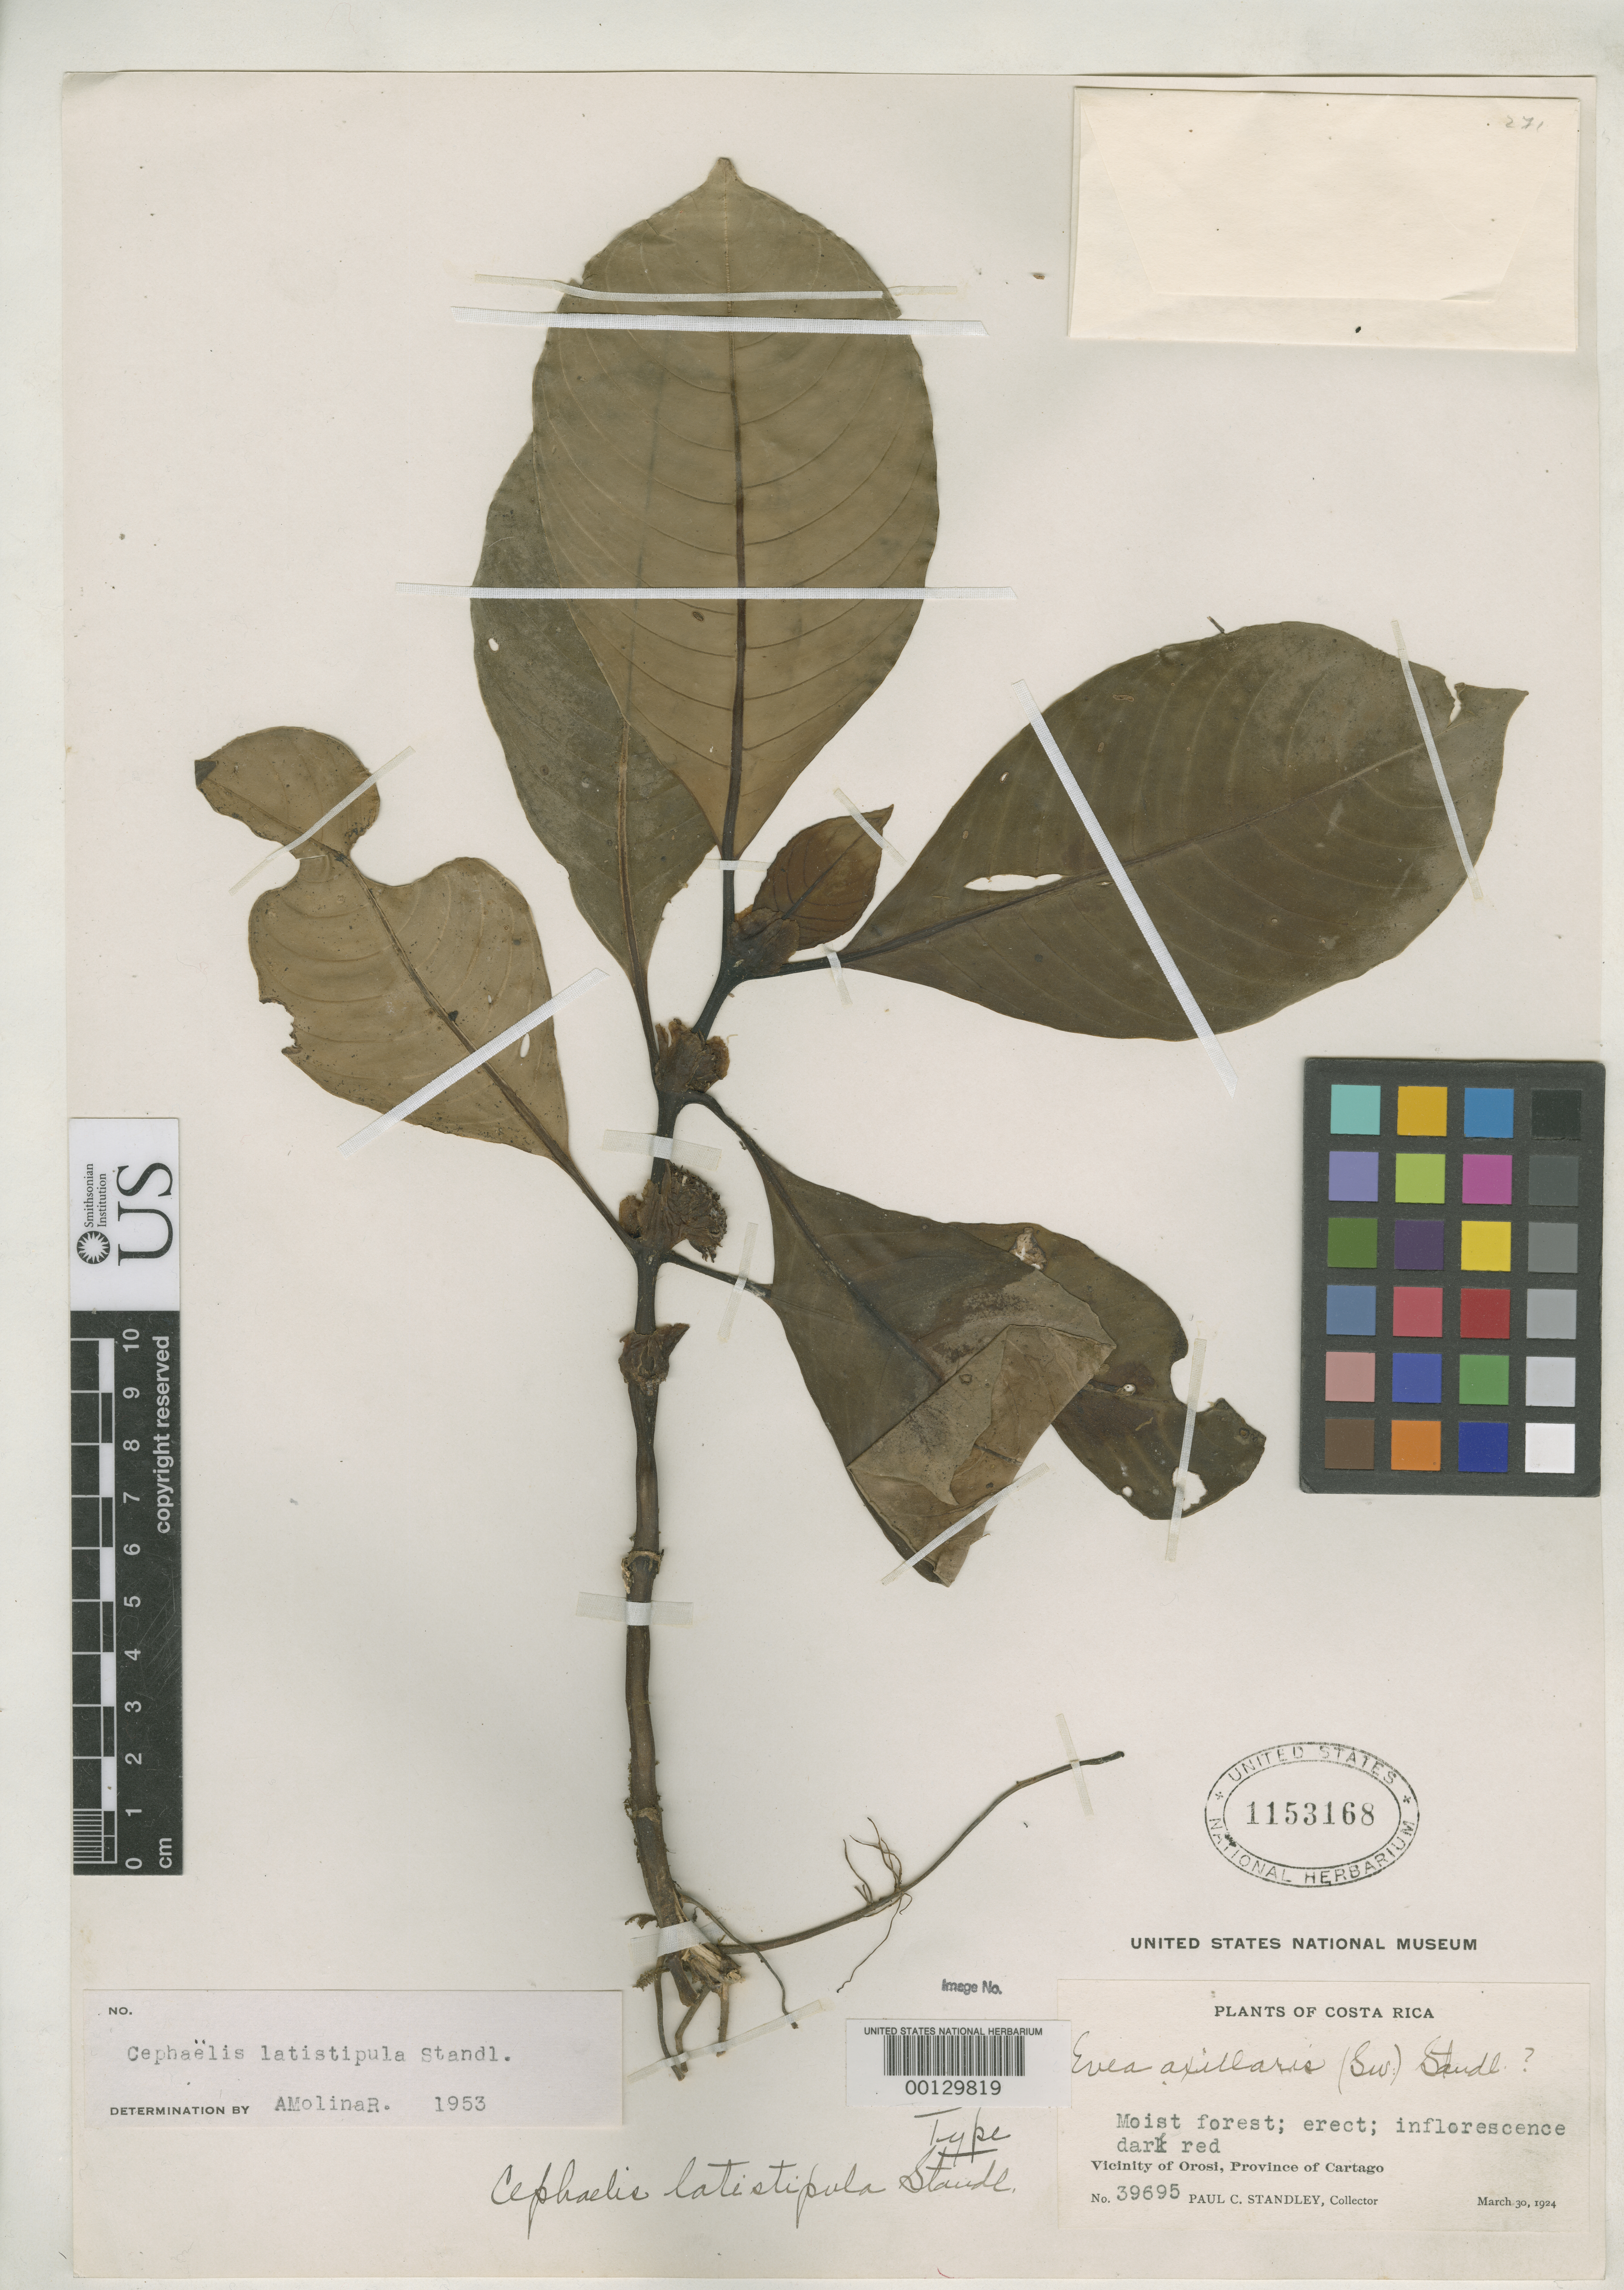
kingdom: Plantae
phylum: Tracheophyta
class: Magnoliopsida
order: Gentianales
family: Rubiaceae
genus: Cephaelis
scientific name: Cephaelis latistipula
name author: Standl.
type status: Holotype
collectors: P. C. Standley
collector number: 39695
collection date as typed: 30 Mar 1924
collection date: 1924-03-30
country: Costa Rica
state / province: Cartago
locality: Vicinity of Orosi, Province of Cartago.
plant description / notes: Later homonym of Cephaelis latistipula Benth. (1849). Currently accepted name as cited by Burger & Taylor, Fieldiana, Bot. n.s. 33 [Fl. Costaricensis, Rubiaceae]: 239 (1993).; Also a type of Psychotria cartagoensis Nepokroeff ex W.C. Burger & C.M. Taylor, nom. nov.; Replacement name for Cephaelis latistipula Standl., nom. illeg. (non Benth. 1849).; Also a type of Cephaelis latistipula Standl., nom. illeg.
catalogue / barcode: US 1153168